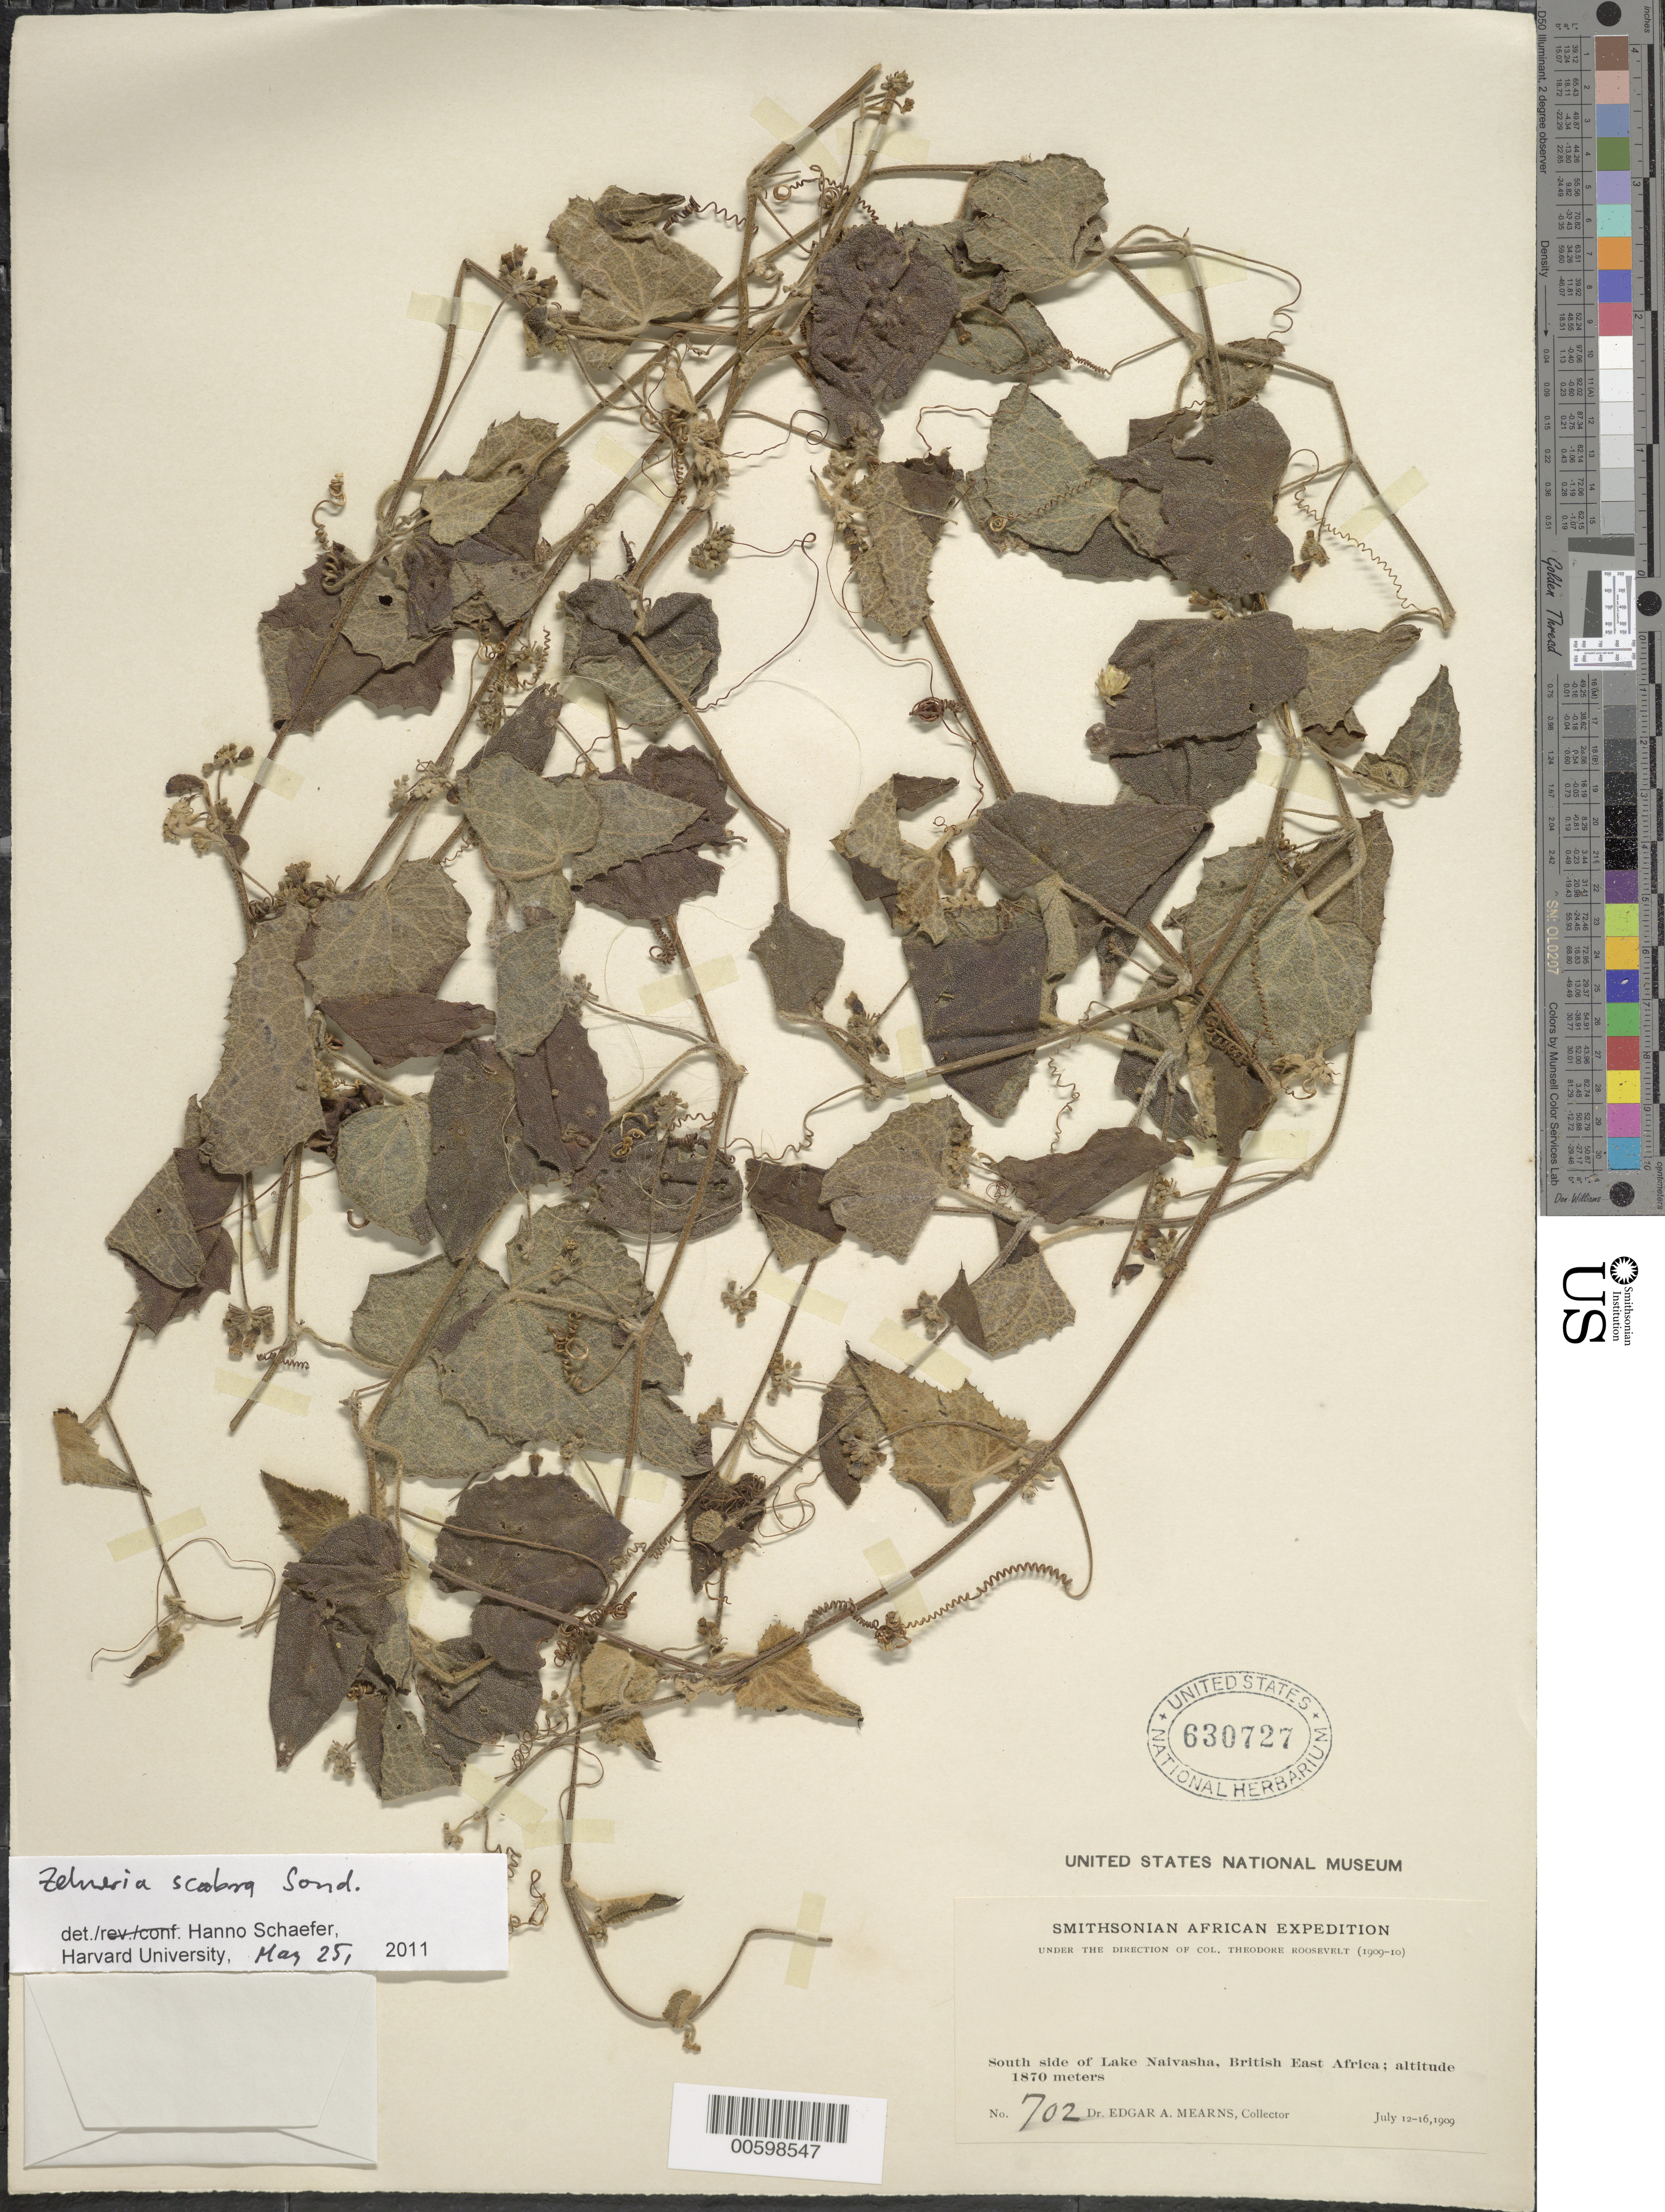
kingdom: Plantae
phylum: Tracheophyta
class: Magnoliopsida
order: Cucurbitales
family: Cucurbitaceae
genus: Zehneria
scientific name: Zehneria scabra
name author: (L. f.) Sond.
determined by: Schaefer, Hanno, Harvard University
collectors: E. A. Mearns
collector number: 702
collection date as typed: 12 Jul 1909 to 16 Jul 1909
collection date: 1909-07-12/1909-07-16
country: Kenya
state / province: Nakuru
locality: South side of Lake Naivasha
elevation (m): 1870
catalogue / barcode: US 630727